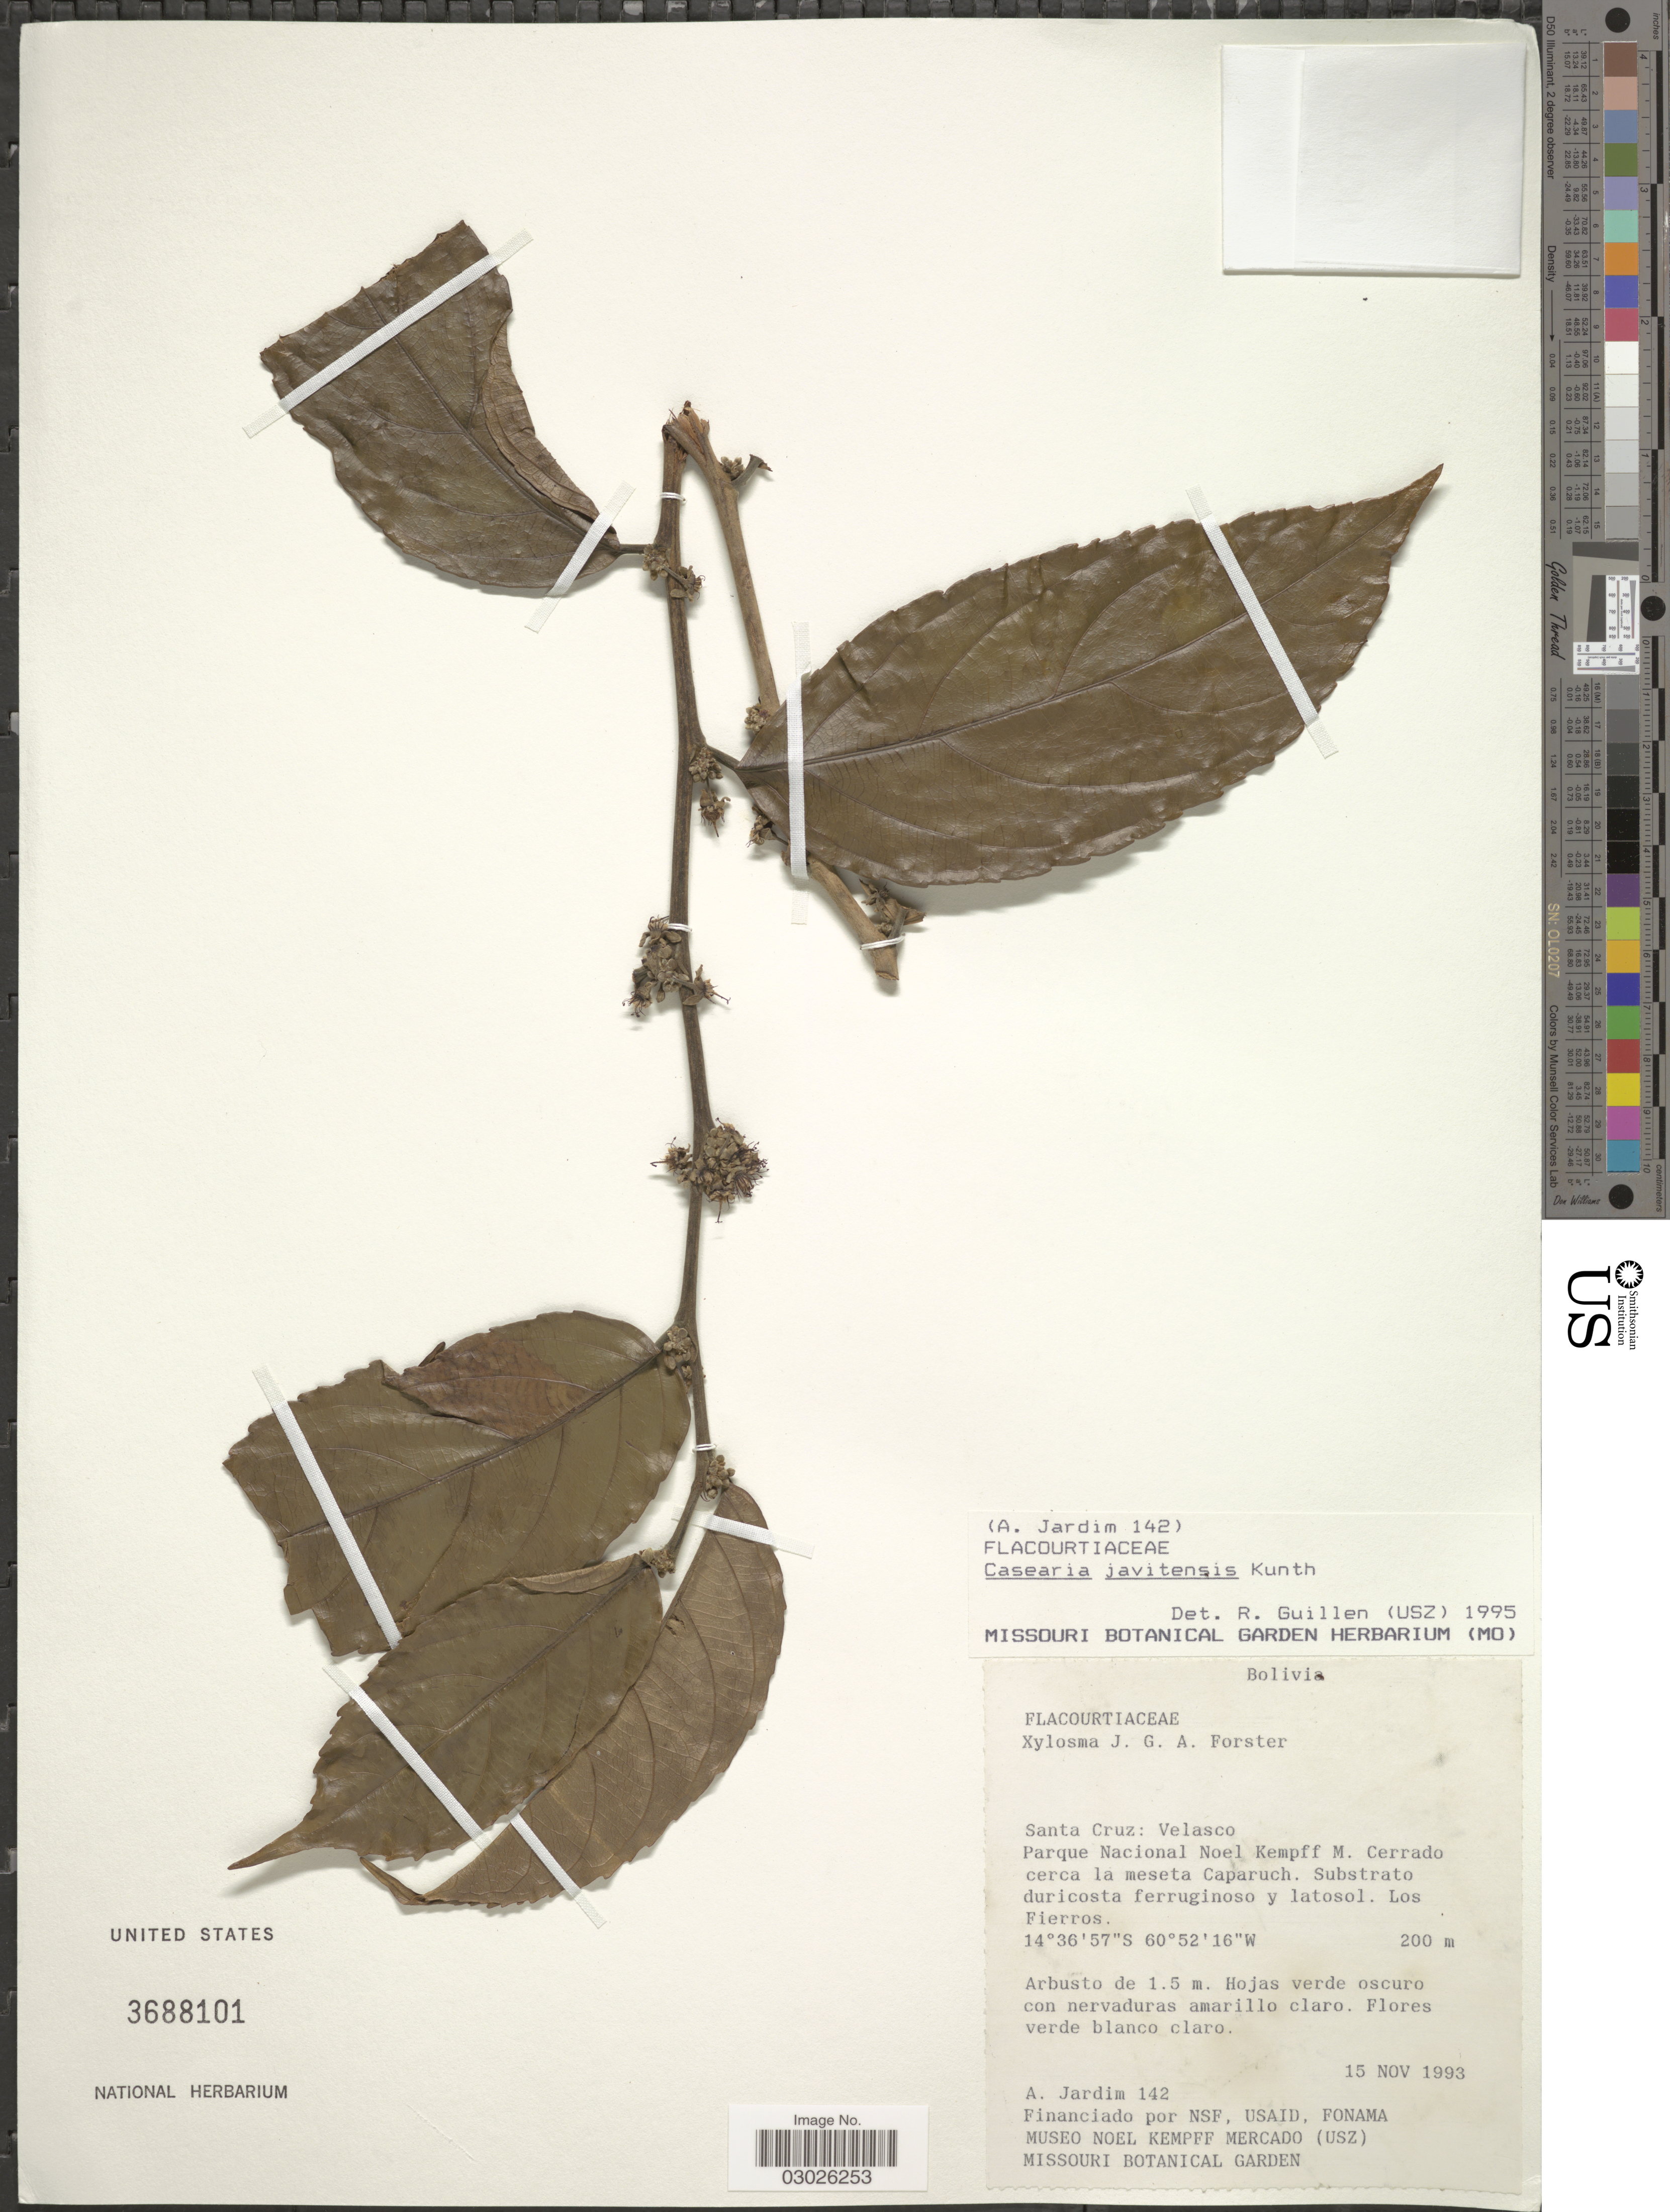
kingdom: Plantae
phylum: Tracheophyta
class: Magnoliopsida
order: Malpighiales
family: Salicaceae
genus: Piparea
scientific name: Piparea multiflora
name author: C.F. Gaertn.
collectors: A. Jardim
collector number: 142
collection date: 1993-11-15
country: Bolivia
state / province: Santa Cruz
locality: Velasco, Parque Nacional Noel Kempff M. Cerrado cerca la meseta Caparuch.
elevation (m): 200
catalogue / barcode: US 3688101